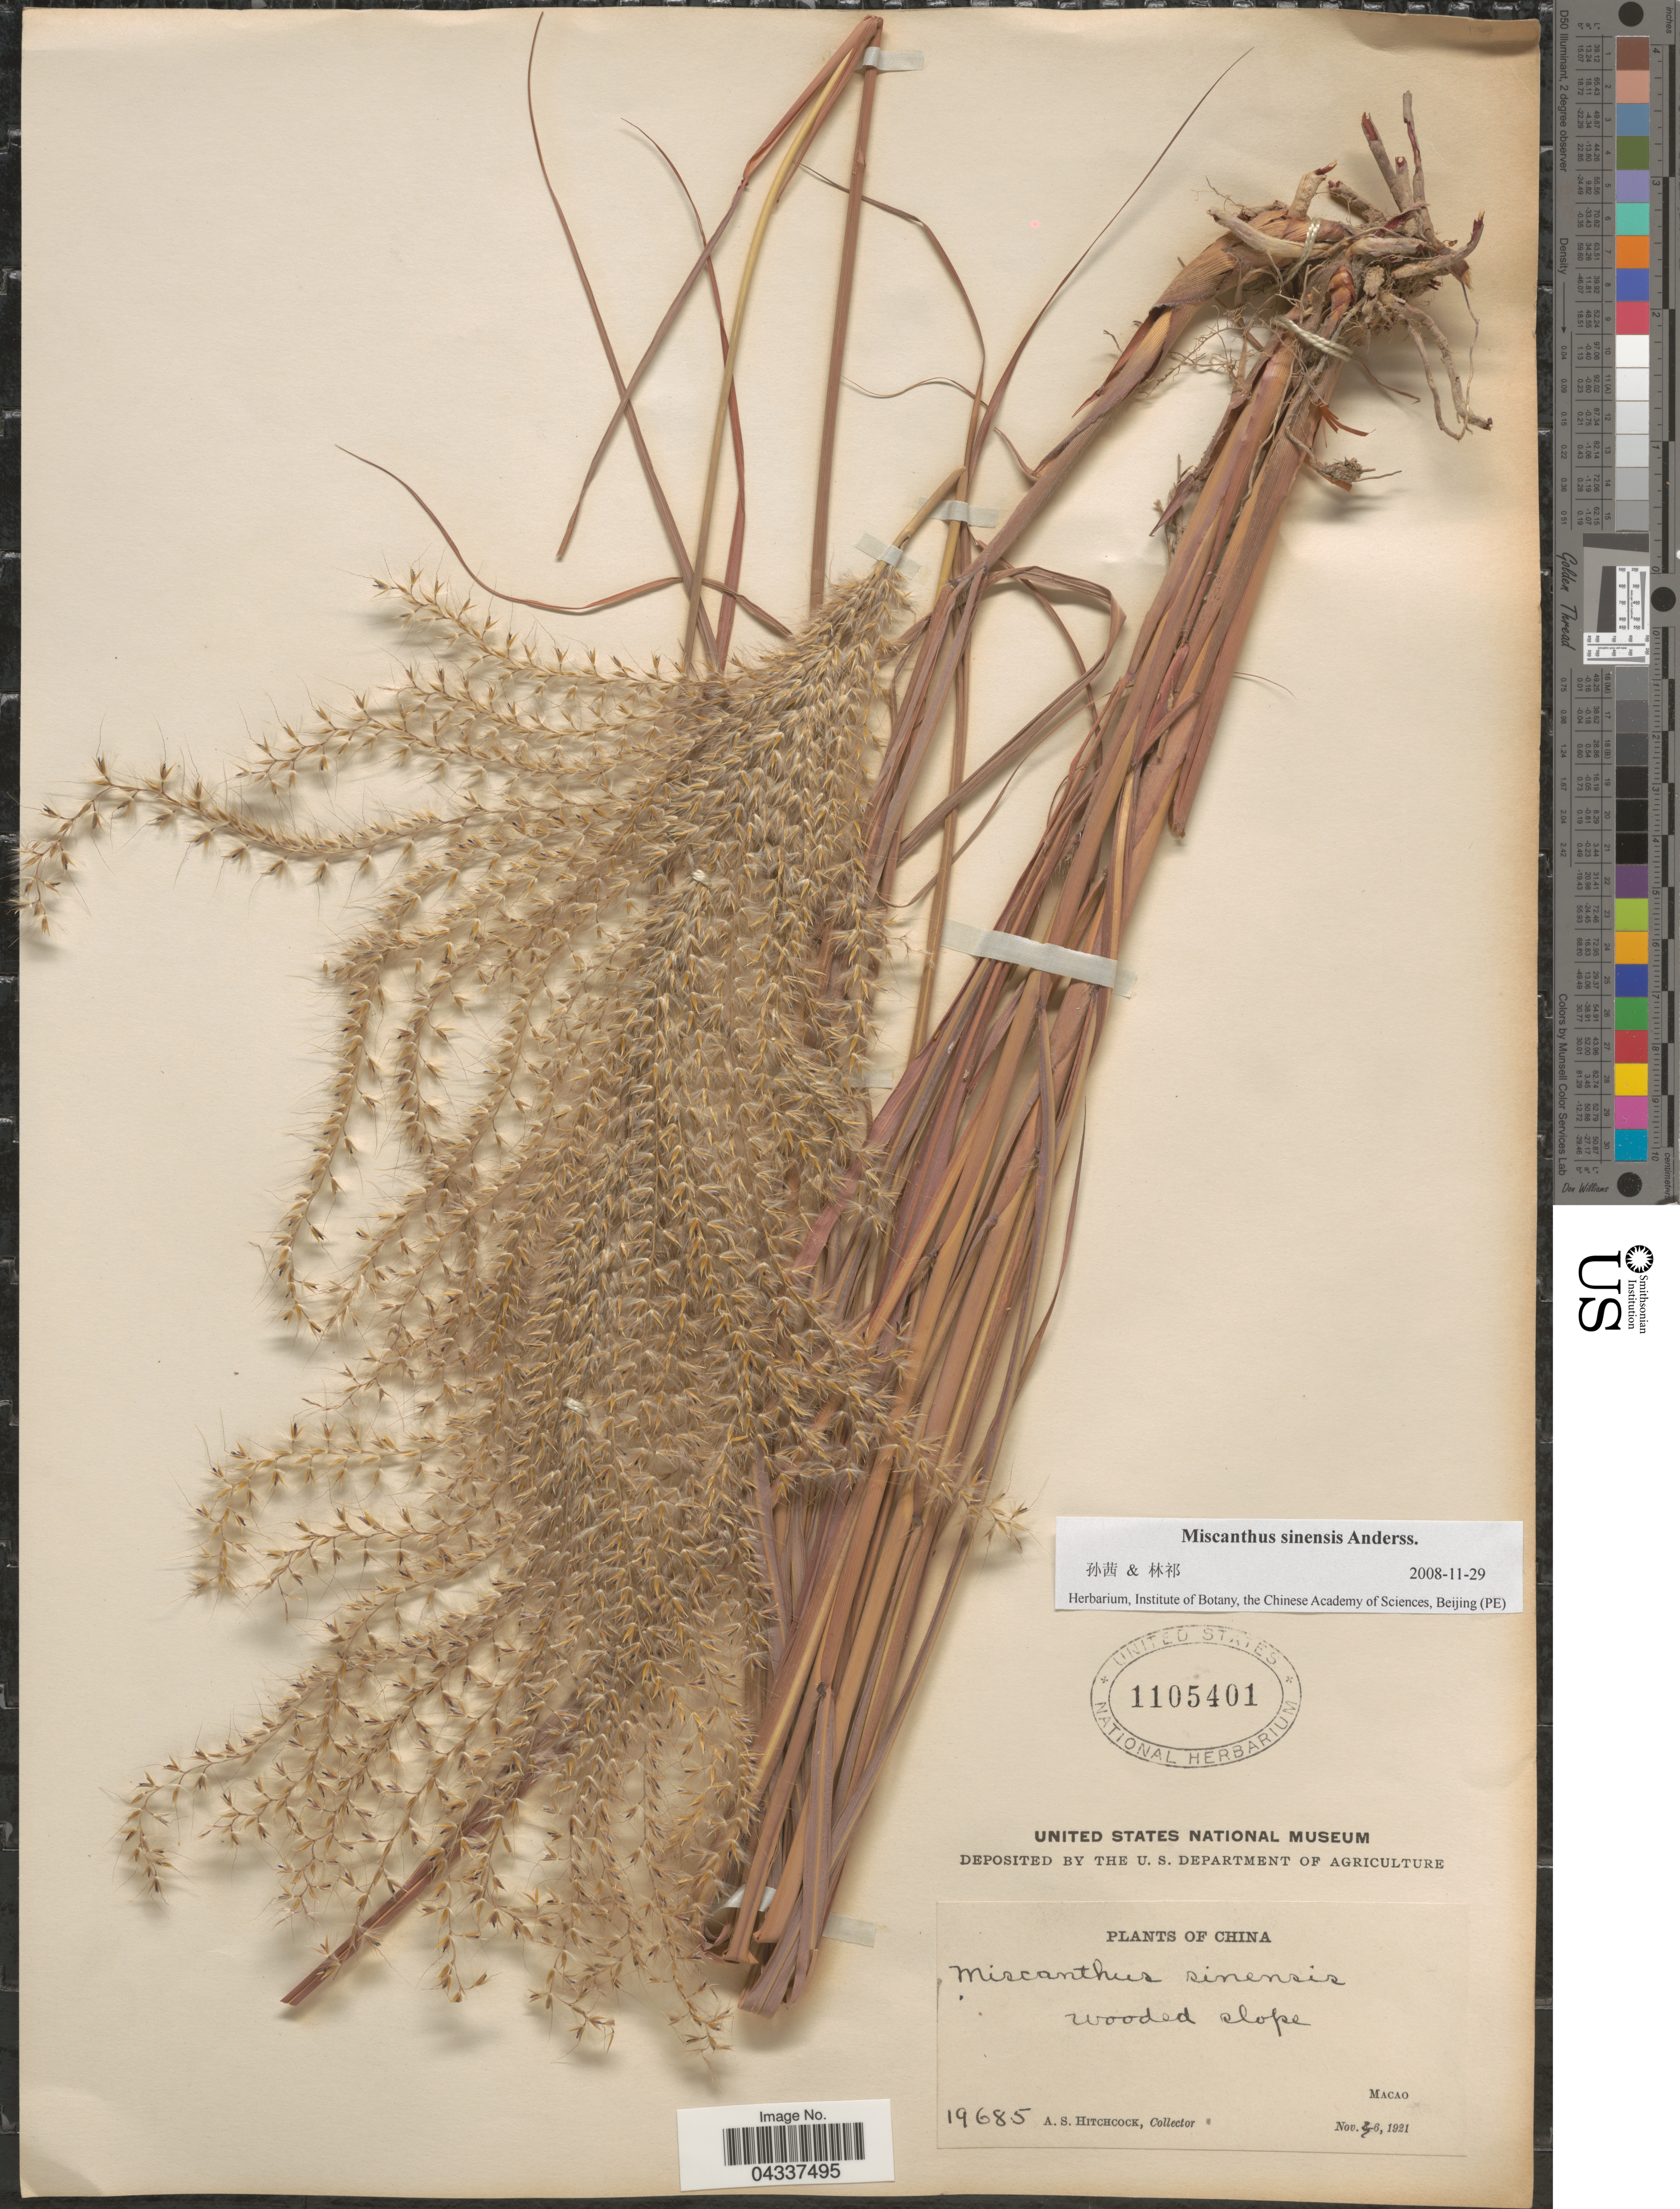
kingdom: Plantae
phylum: Tracheophyta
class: Liliopsida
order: Poales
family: Poaceae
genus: Miscanthus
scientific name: Miscanthus sinensis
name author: Andersson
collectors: A. S. Hitchcock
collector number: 19685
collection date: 1921-11-06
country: China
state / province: Macau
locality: Wooded slope. Macao.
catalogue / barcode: US 1105401